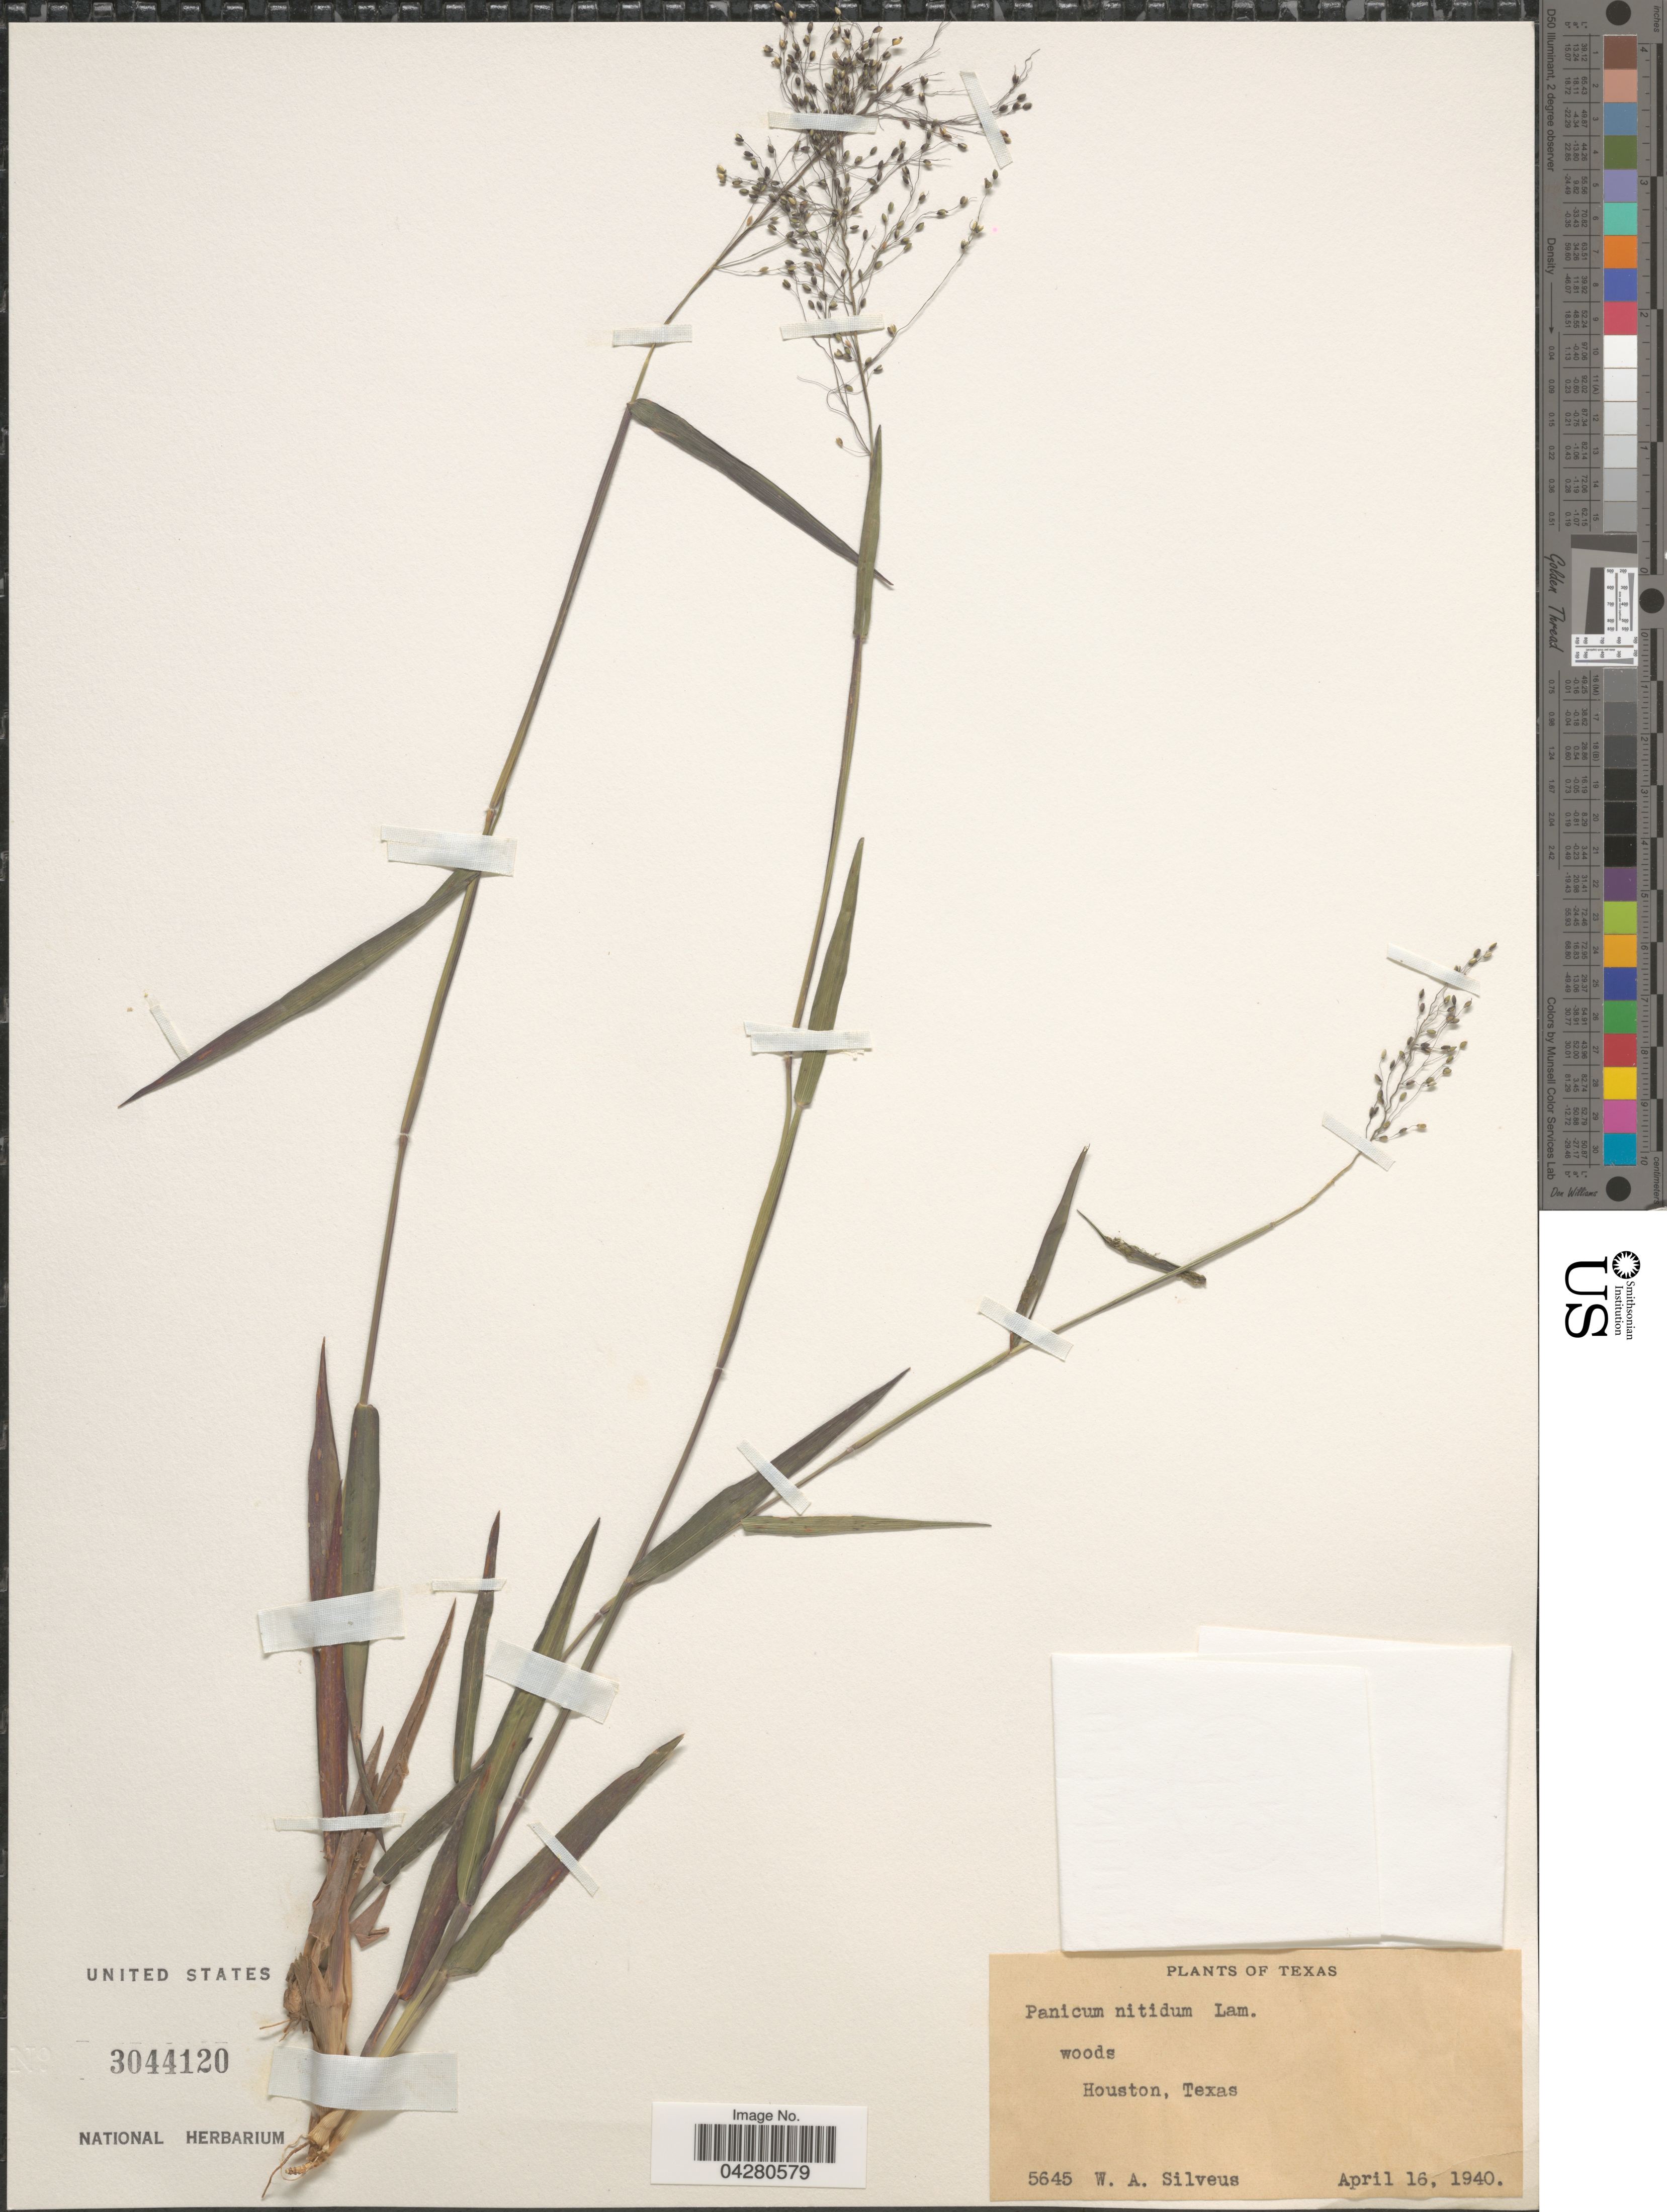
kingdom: Plantae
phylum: Tracheophyta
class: Liliopsida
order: Poales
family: Poaceae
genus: Dichanthelium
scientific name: Dichanthelium dichotomum var. dichotomum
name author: (L.) Gould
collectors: W. Silveus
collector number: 5645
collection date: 1940-04-16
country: United States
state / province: Texas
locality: Houston.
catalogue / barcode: US 3044120